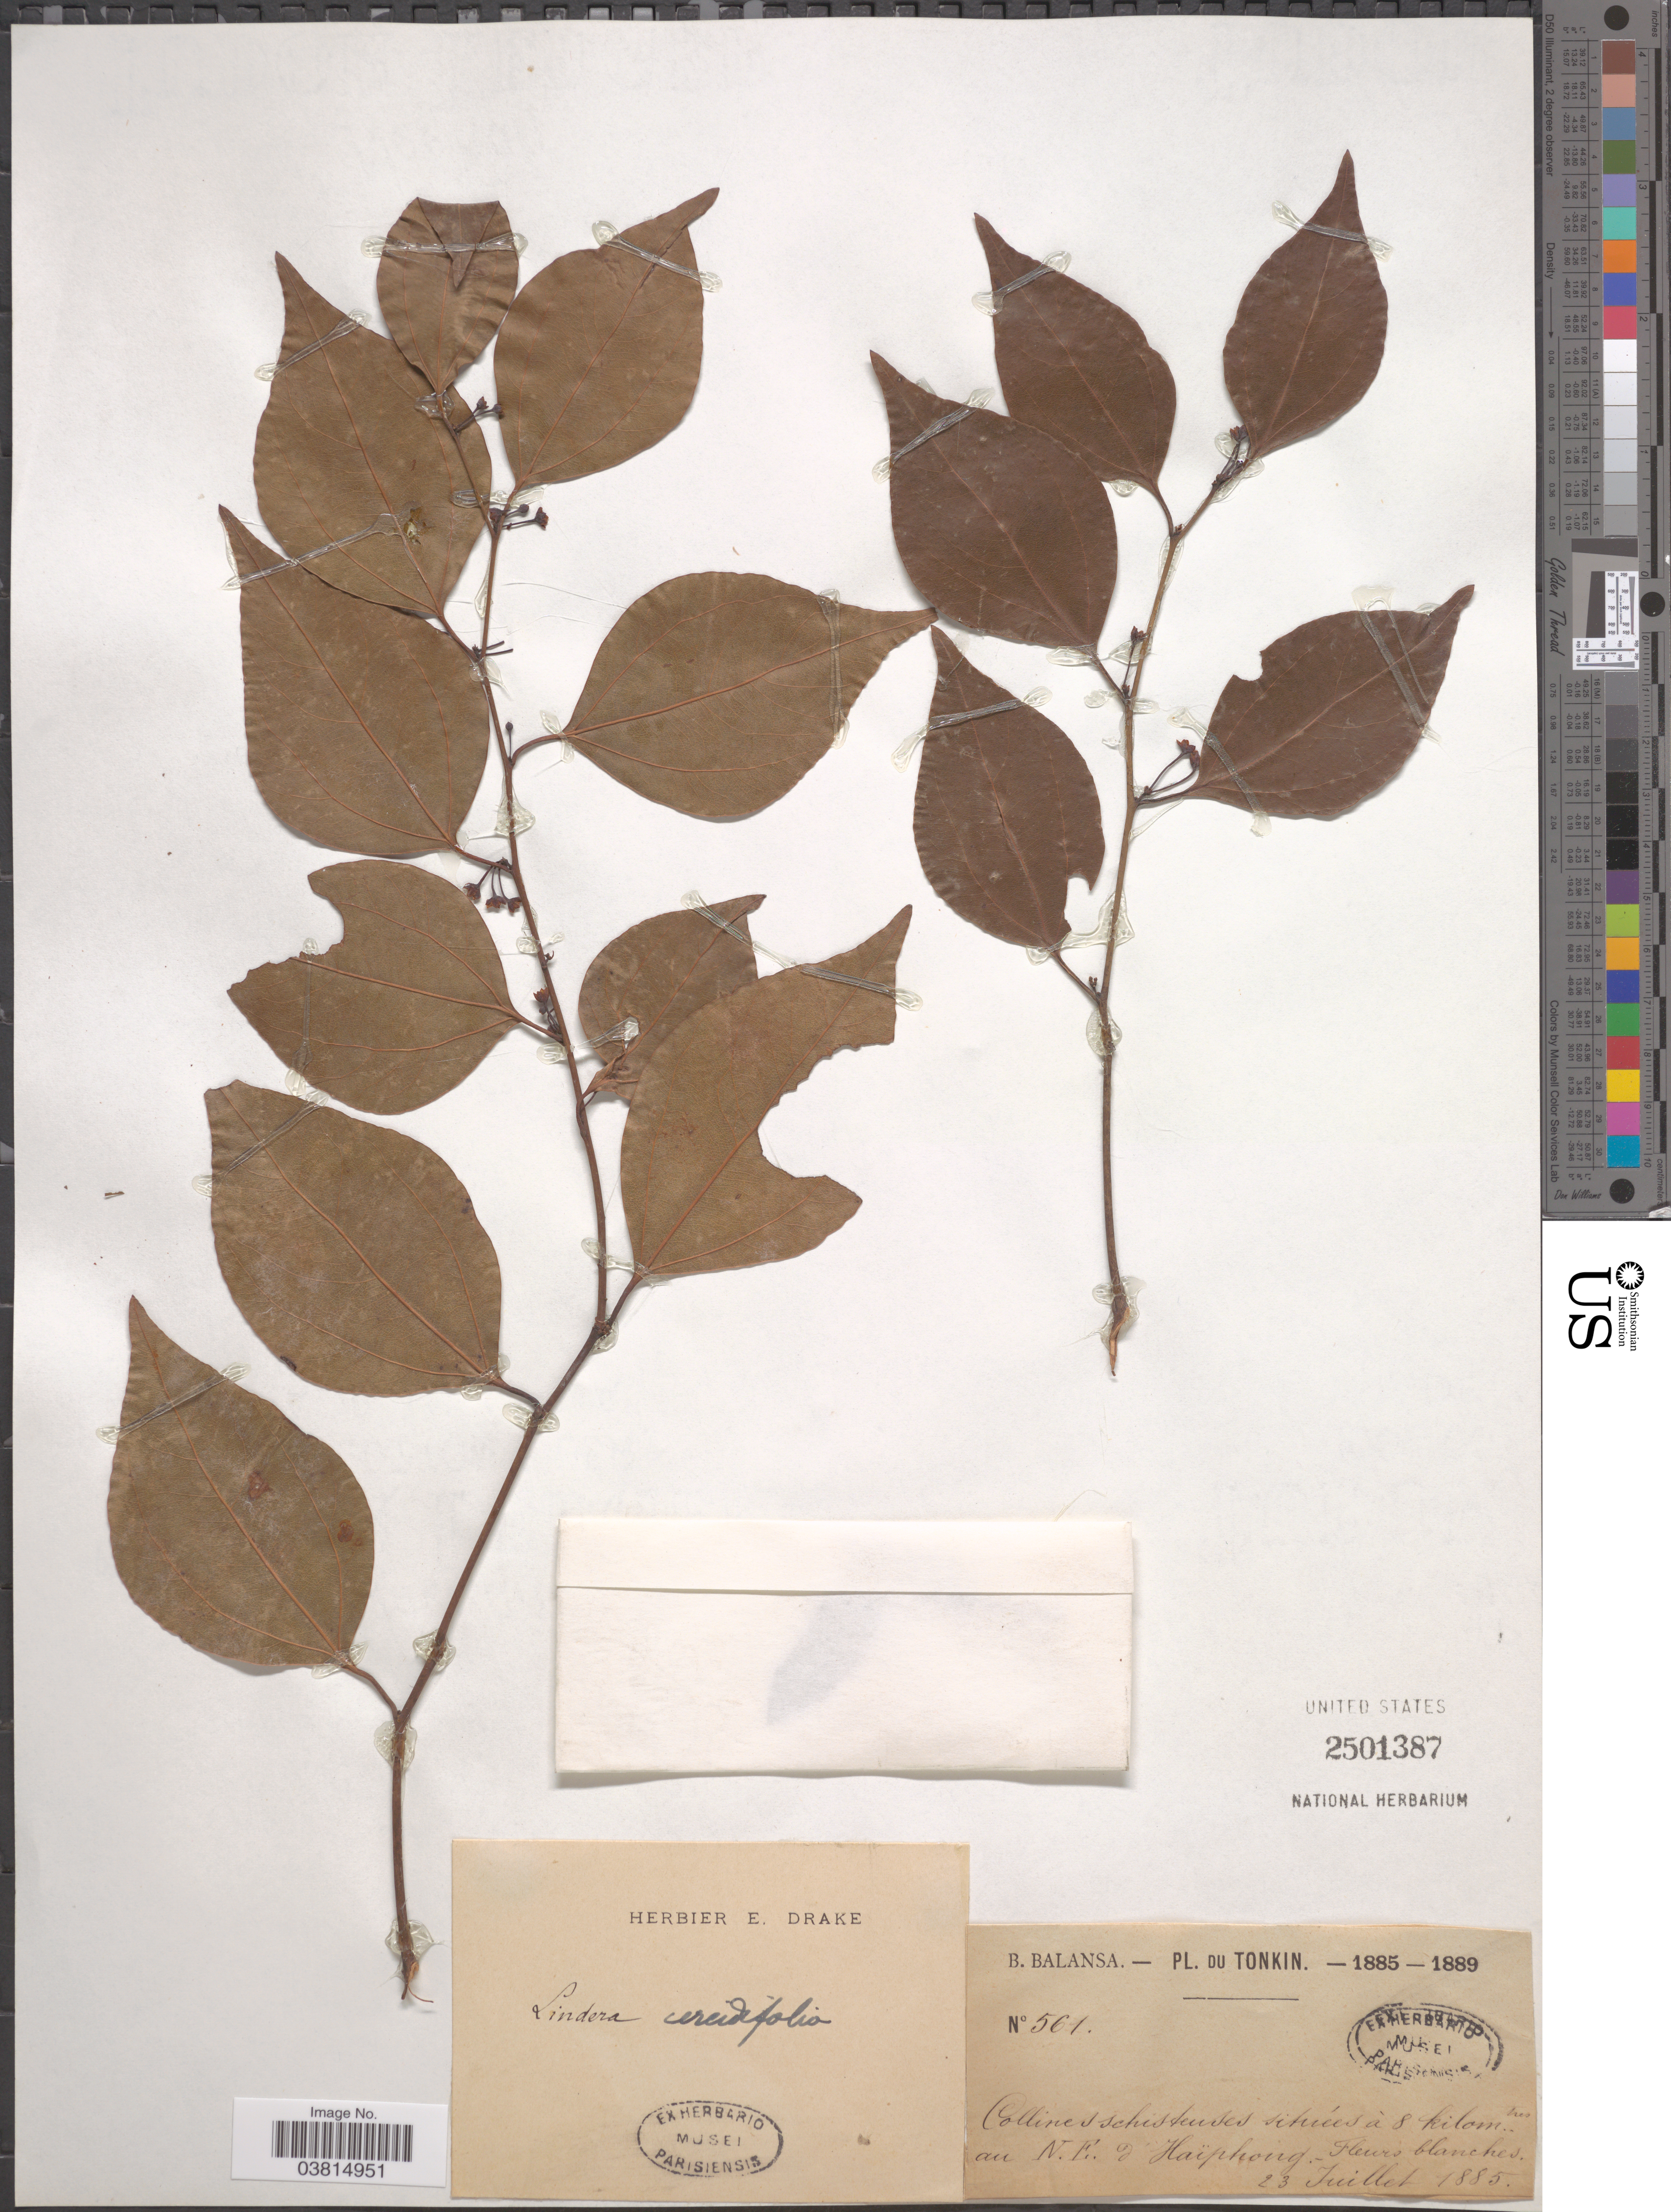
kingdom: Plantae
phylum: Tracheophyta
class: Magnoliopsida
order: Laurales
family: Lauraceae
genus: Lindera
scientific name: Lindera cercidifolia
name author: Hemsl.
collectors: B. Balansa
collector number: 561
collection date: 1885-07-23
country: Vietnam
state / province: Hai Phong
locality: Tonkin. Collines schisteuses situées à 8 kilometres au N.E. d'Haïphong.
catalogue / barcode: US 2501387